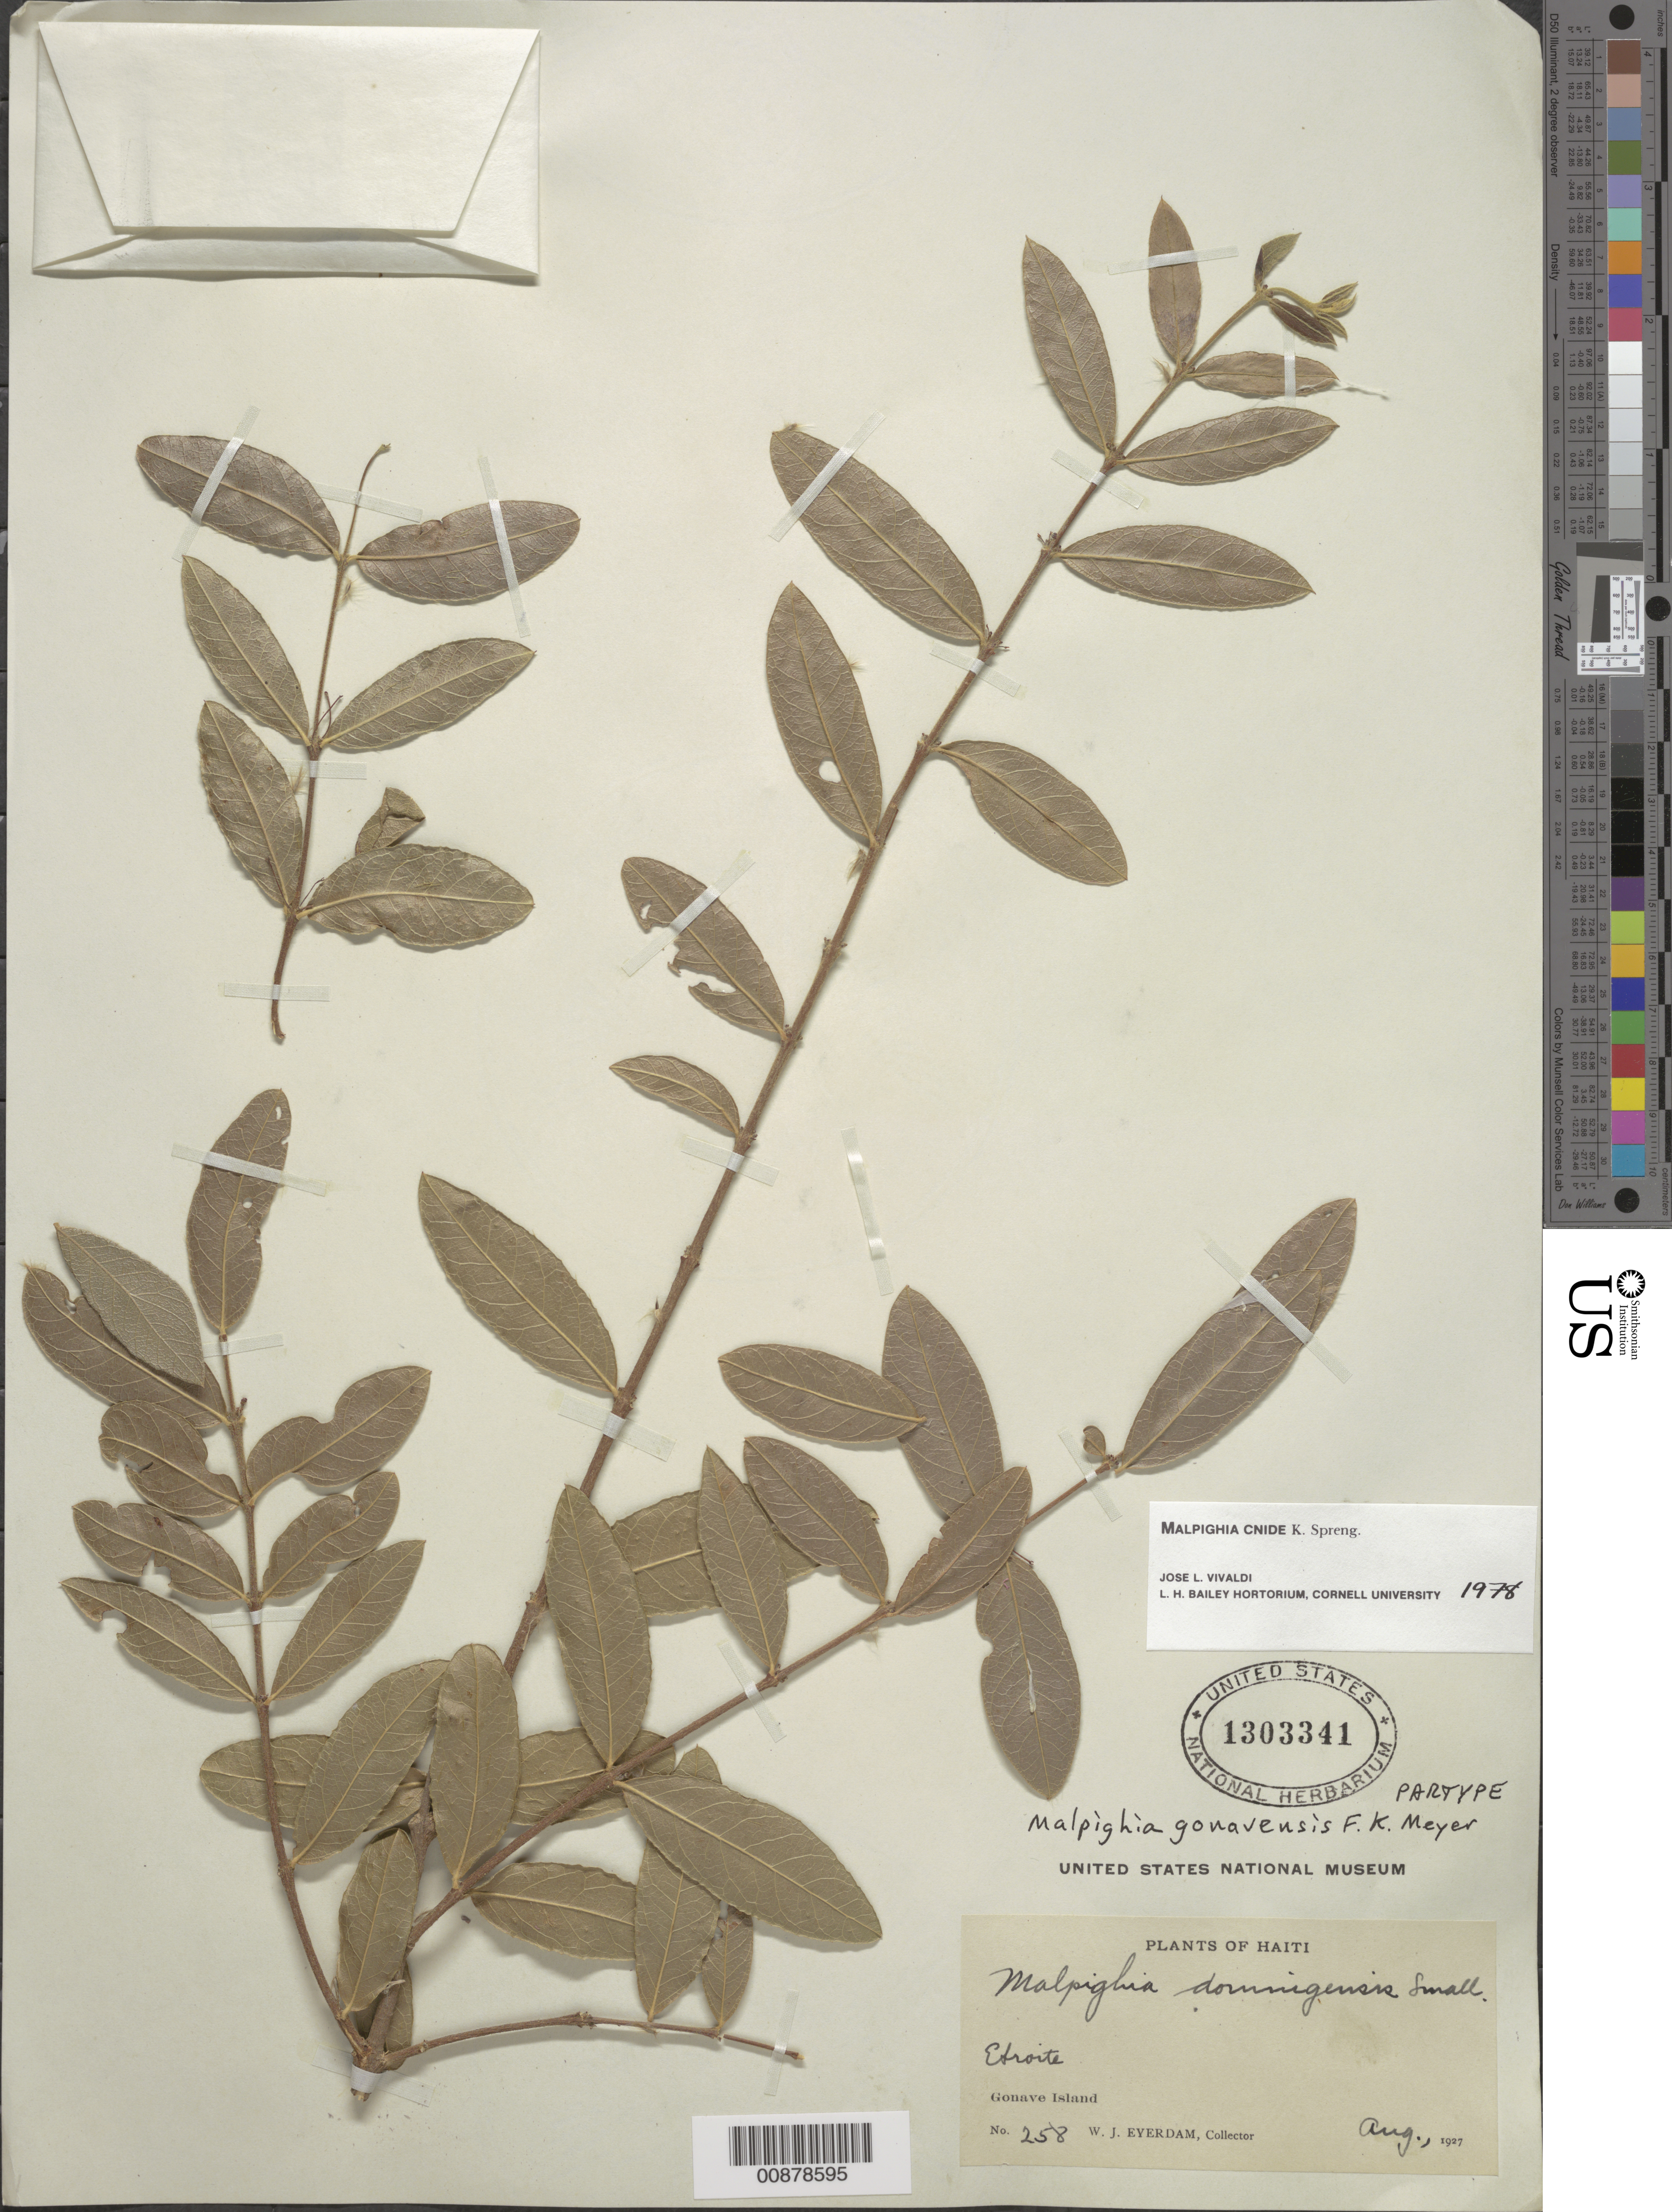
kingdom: Plantae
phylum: Tracheophyta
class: Magnoliopsida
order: Malpighiales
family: Malpighiaceae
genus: Malpighia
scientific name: Malpighia cnide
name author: Spreng.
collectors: W. J. Eyerdam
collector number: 258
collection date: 1927-08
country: Haiti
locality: Etroite. Gonave Island.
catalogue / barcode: US 1303341